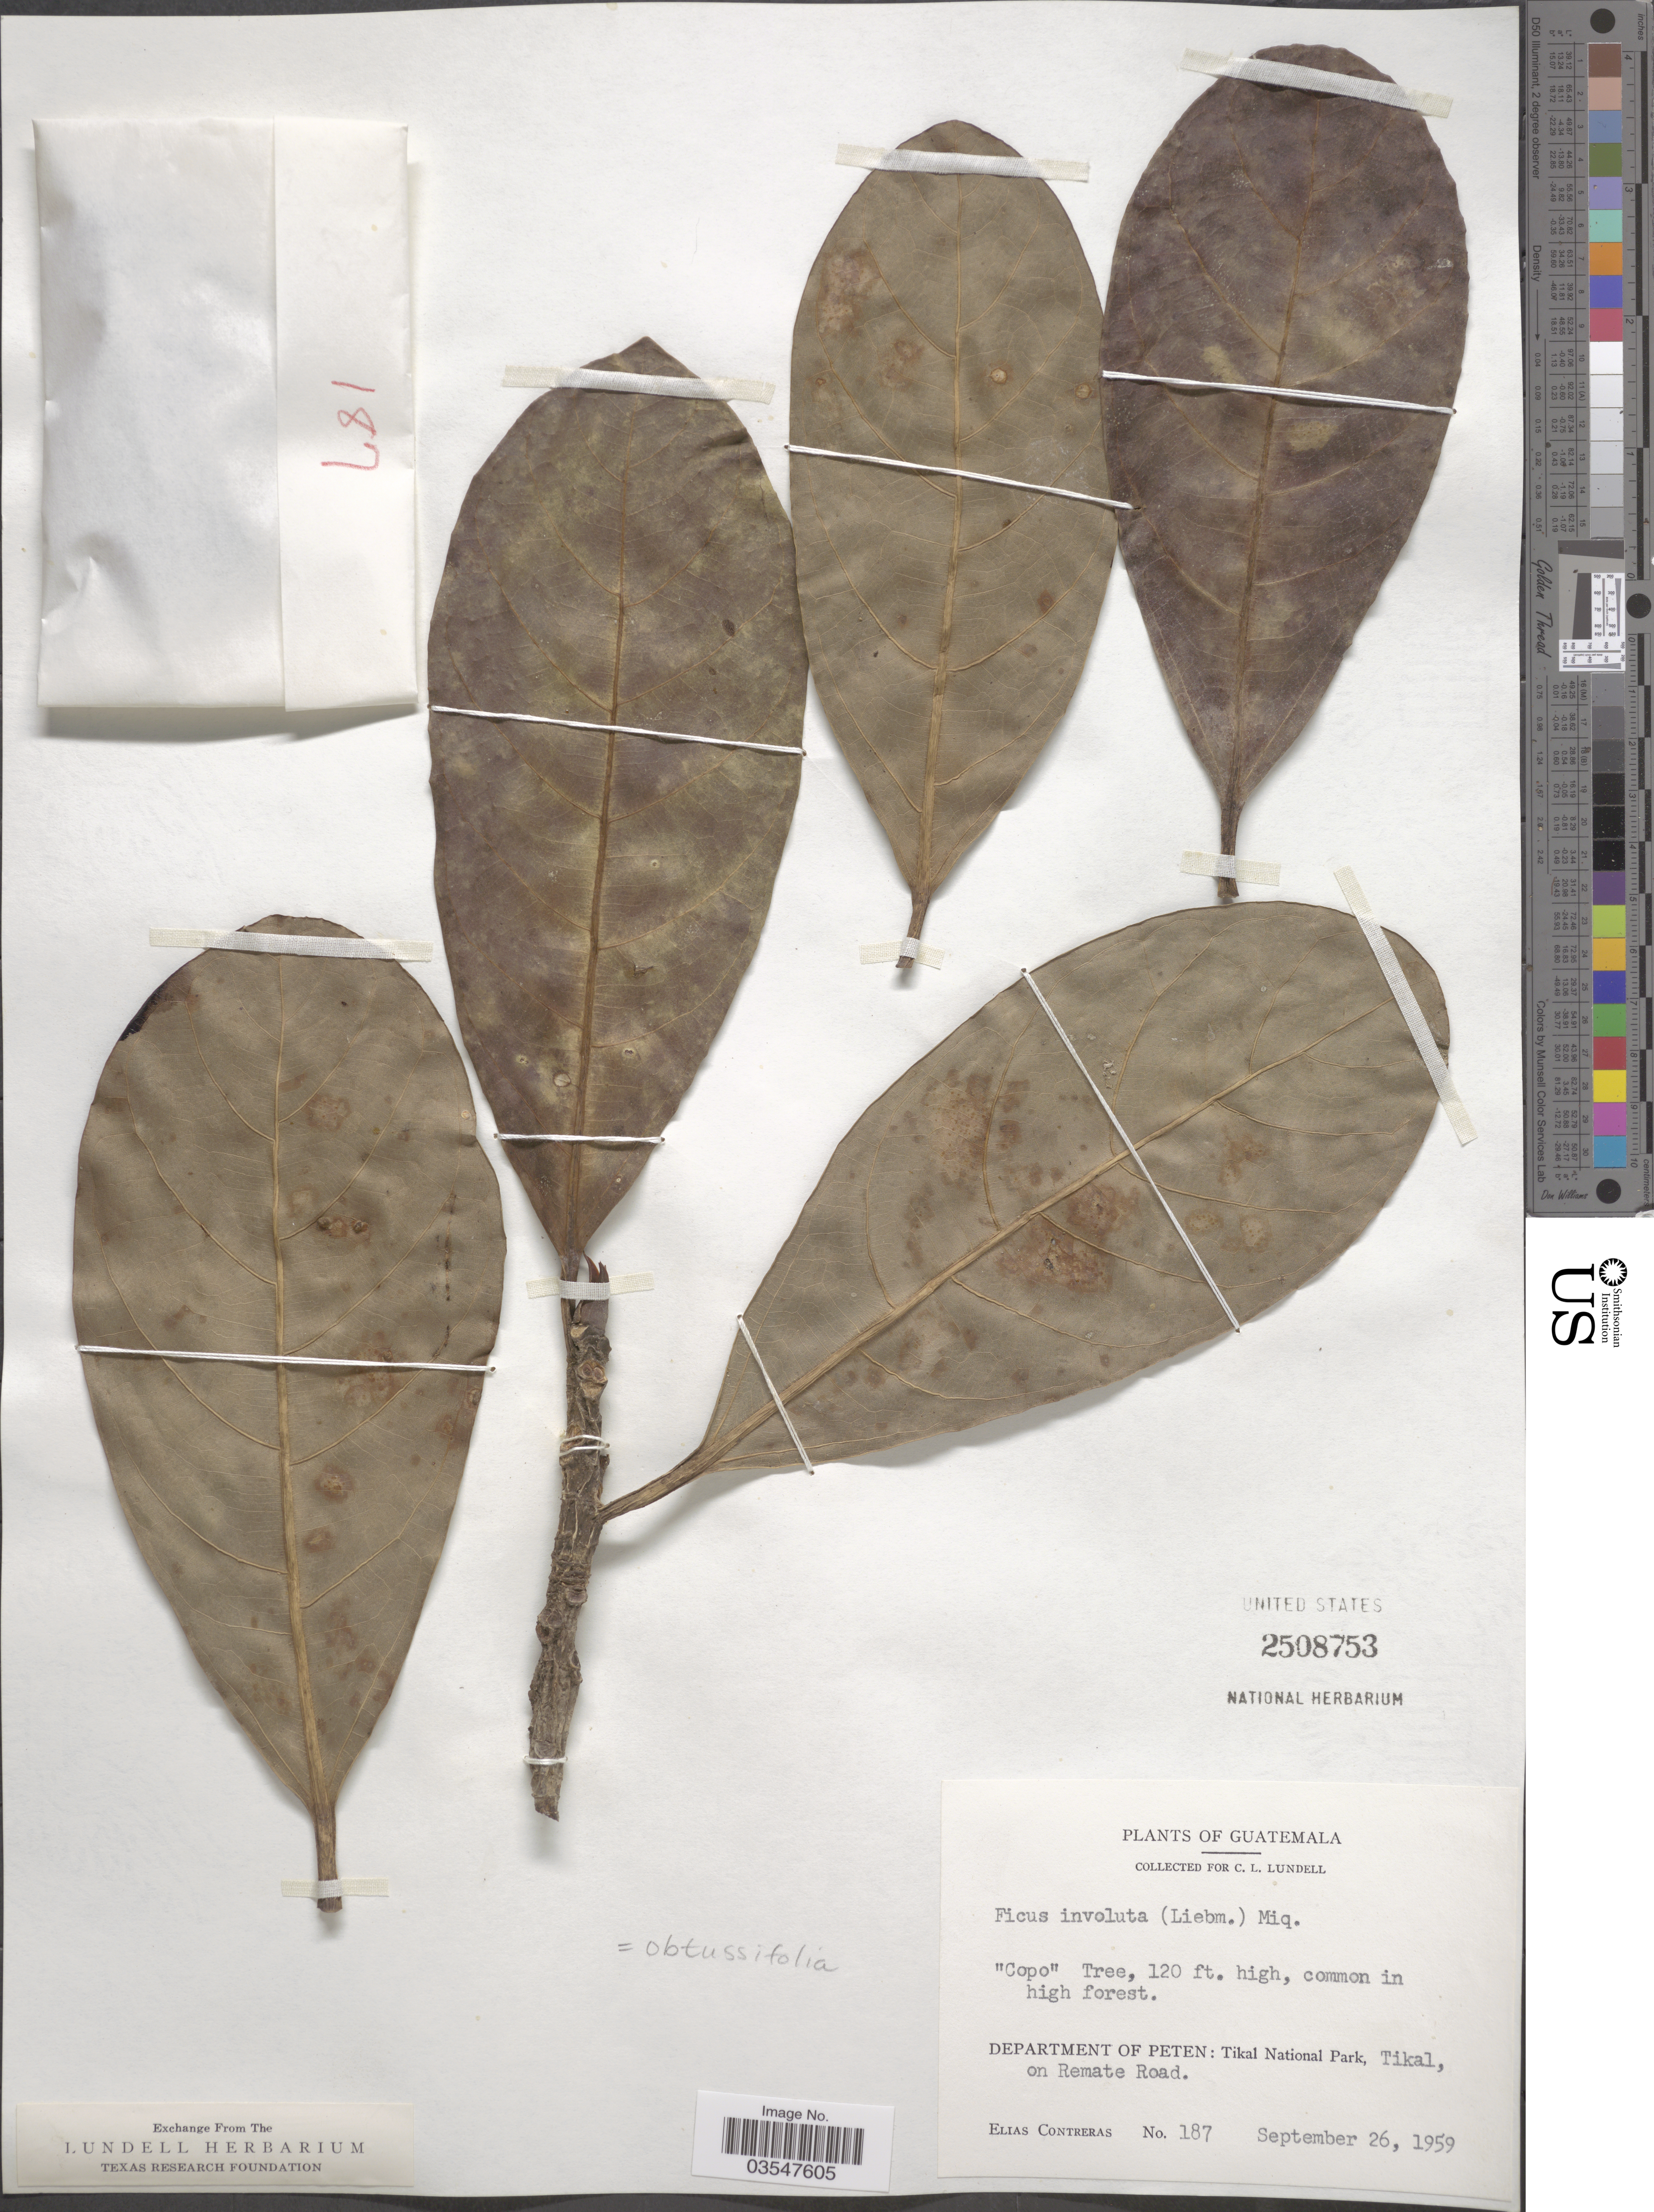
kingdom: Plantae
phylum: Tracheophyta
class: Magnoliopsida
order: Rosales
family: Moraceae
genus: Ficus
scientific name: Ficus obtusifolia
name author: Kunth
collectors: E. Contreras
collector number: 187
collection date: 1959-09-26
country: Guatemala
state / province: El Peten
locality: Department of Peten: Tikal National Park, Tikal, on Remate Road.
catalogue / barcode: US 2508753